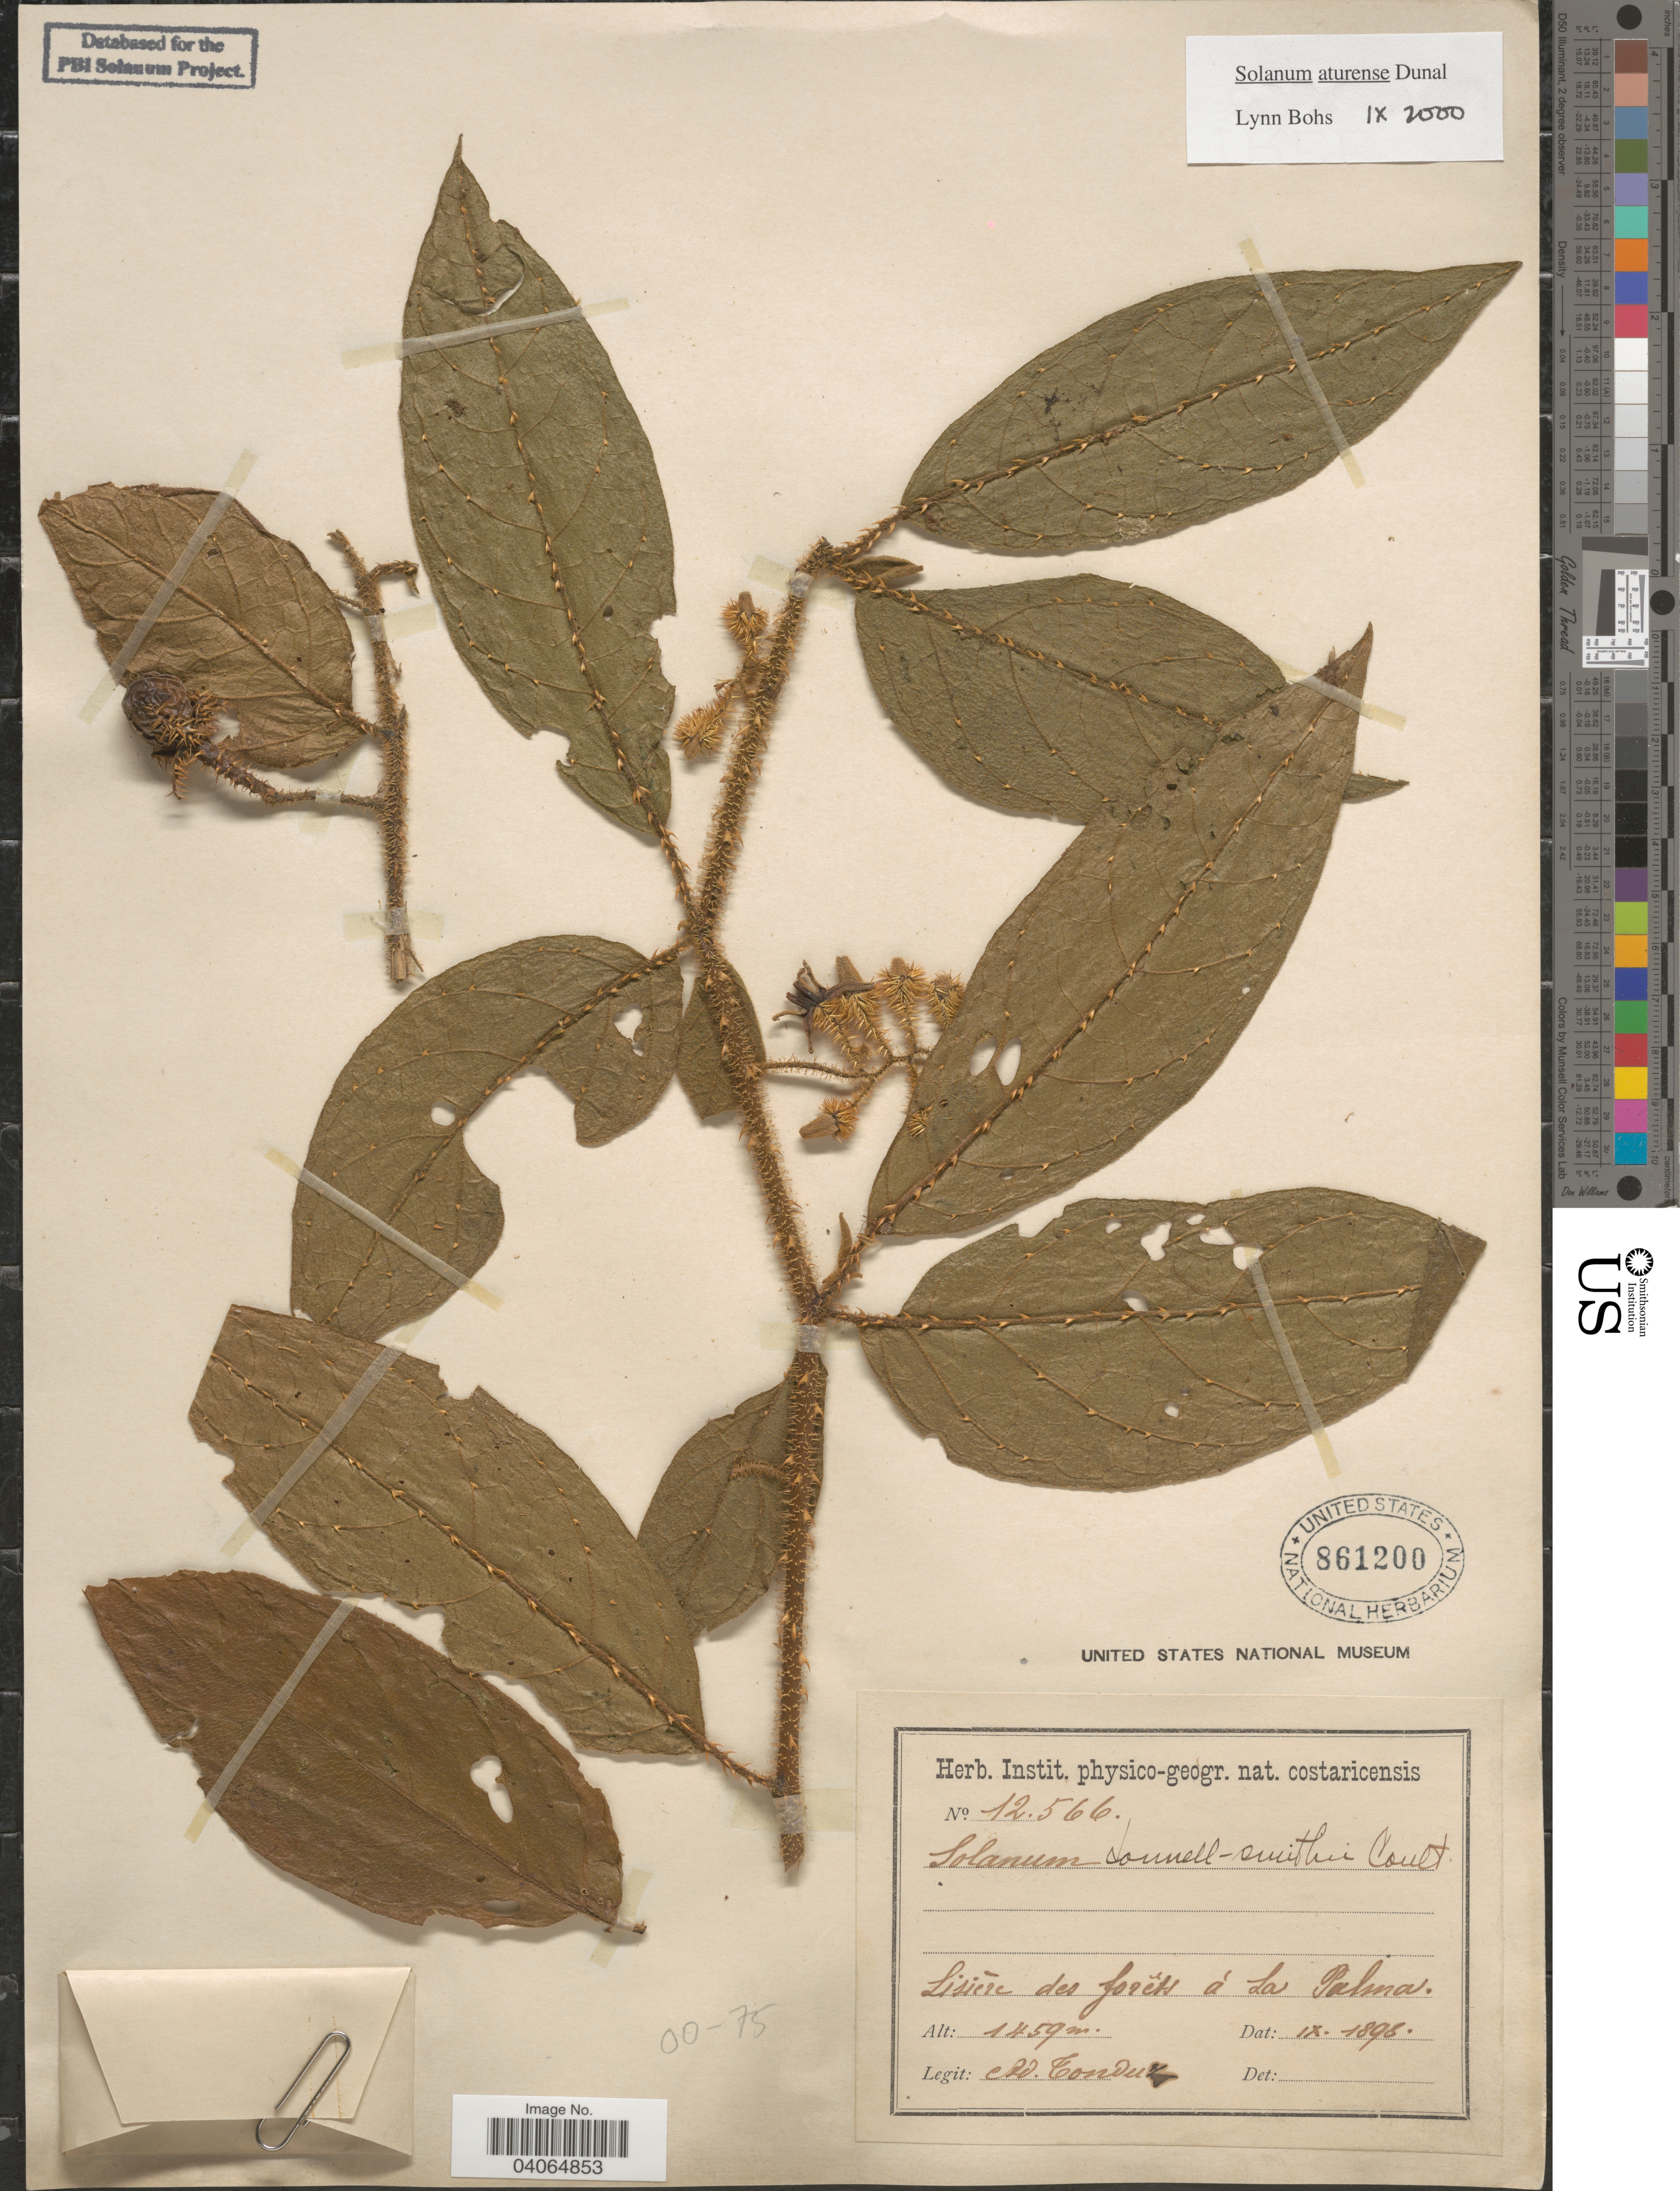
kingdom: Plantae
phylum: Tracheophyta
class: Magnoliopsida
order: Solanales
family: Solanaceae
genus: Solanum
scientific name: Solanum aturense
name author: Humb. & Bonpl. ex Dunal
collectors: A. Tonduz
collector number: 12566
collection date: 1898-09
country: Costa Rica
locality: Lisière des forêts à La Palma.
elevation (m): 1459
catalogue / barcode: US 861200